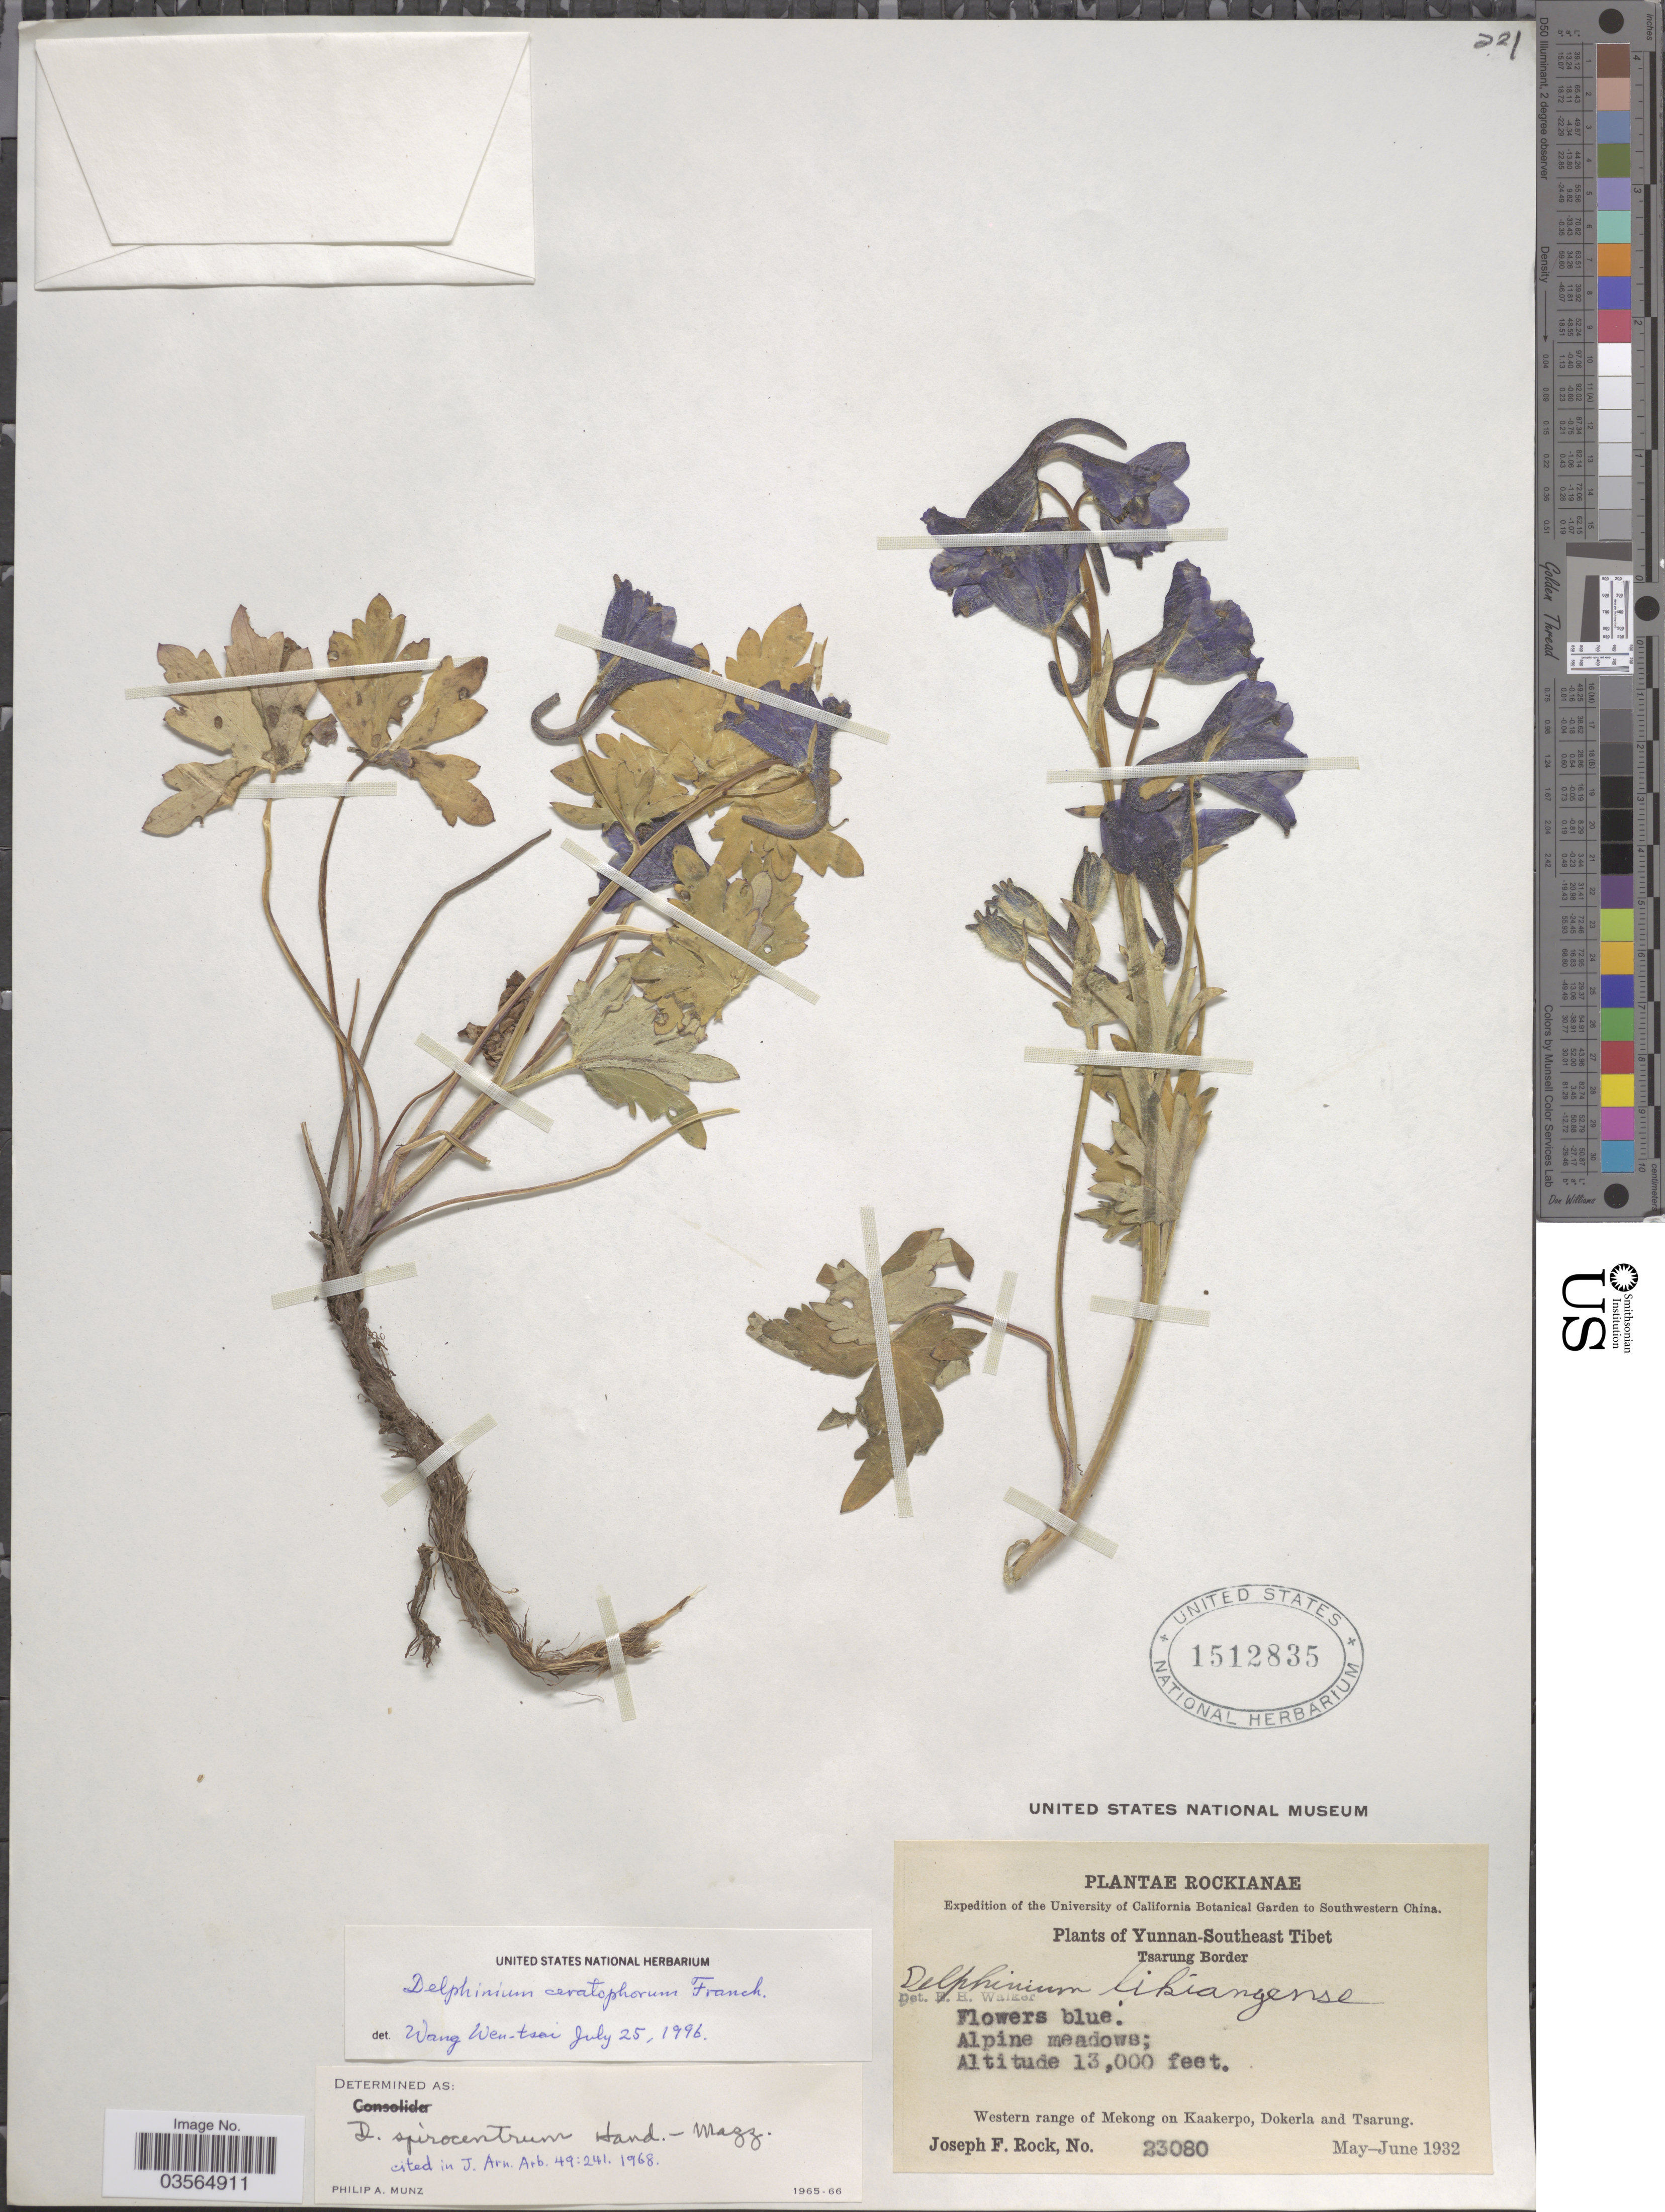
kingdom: Plantae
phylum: Tracheophyta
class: Magnoliopsida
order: Ranunculales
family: Ranunculaceae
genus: Delphinium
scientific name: Delphinium ceratophorum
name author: Franch.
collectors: J. F. Rock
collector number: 23080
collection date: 1932-05/1932-06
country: China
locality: Southwestern China. Yunnan-Southeast Tibet. Tsarung Border. Western range of Mekong on Kaakerpo, Dokerla and Tsarung.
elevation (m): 3962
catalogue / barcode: US 1512835